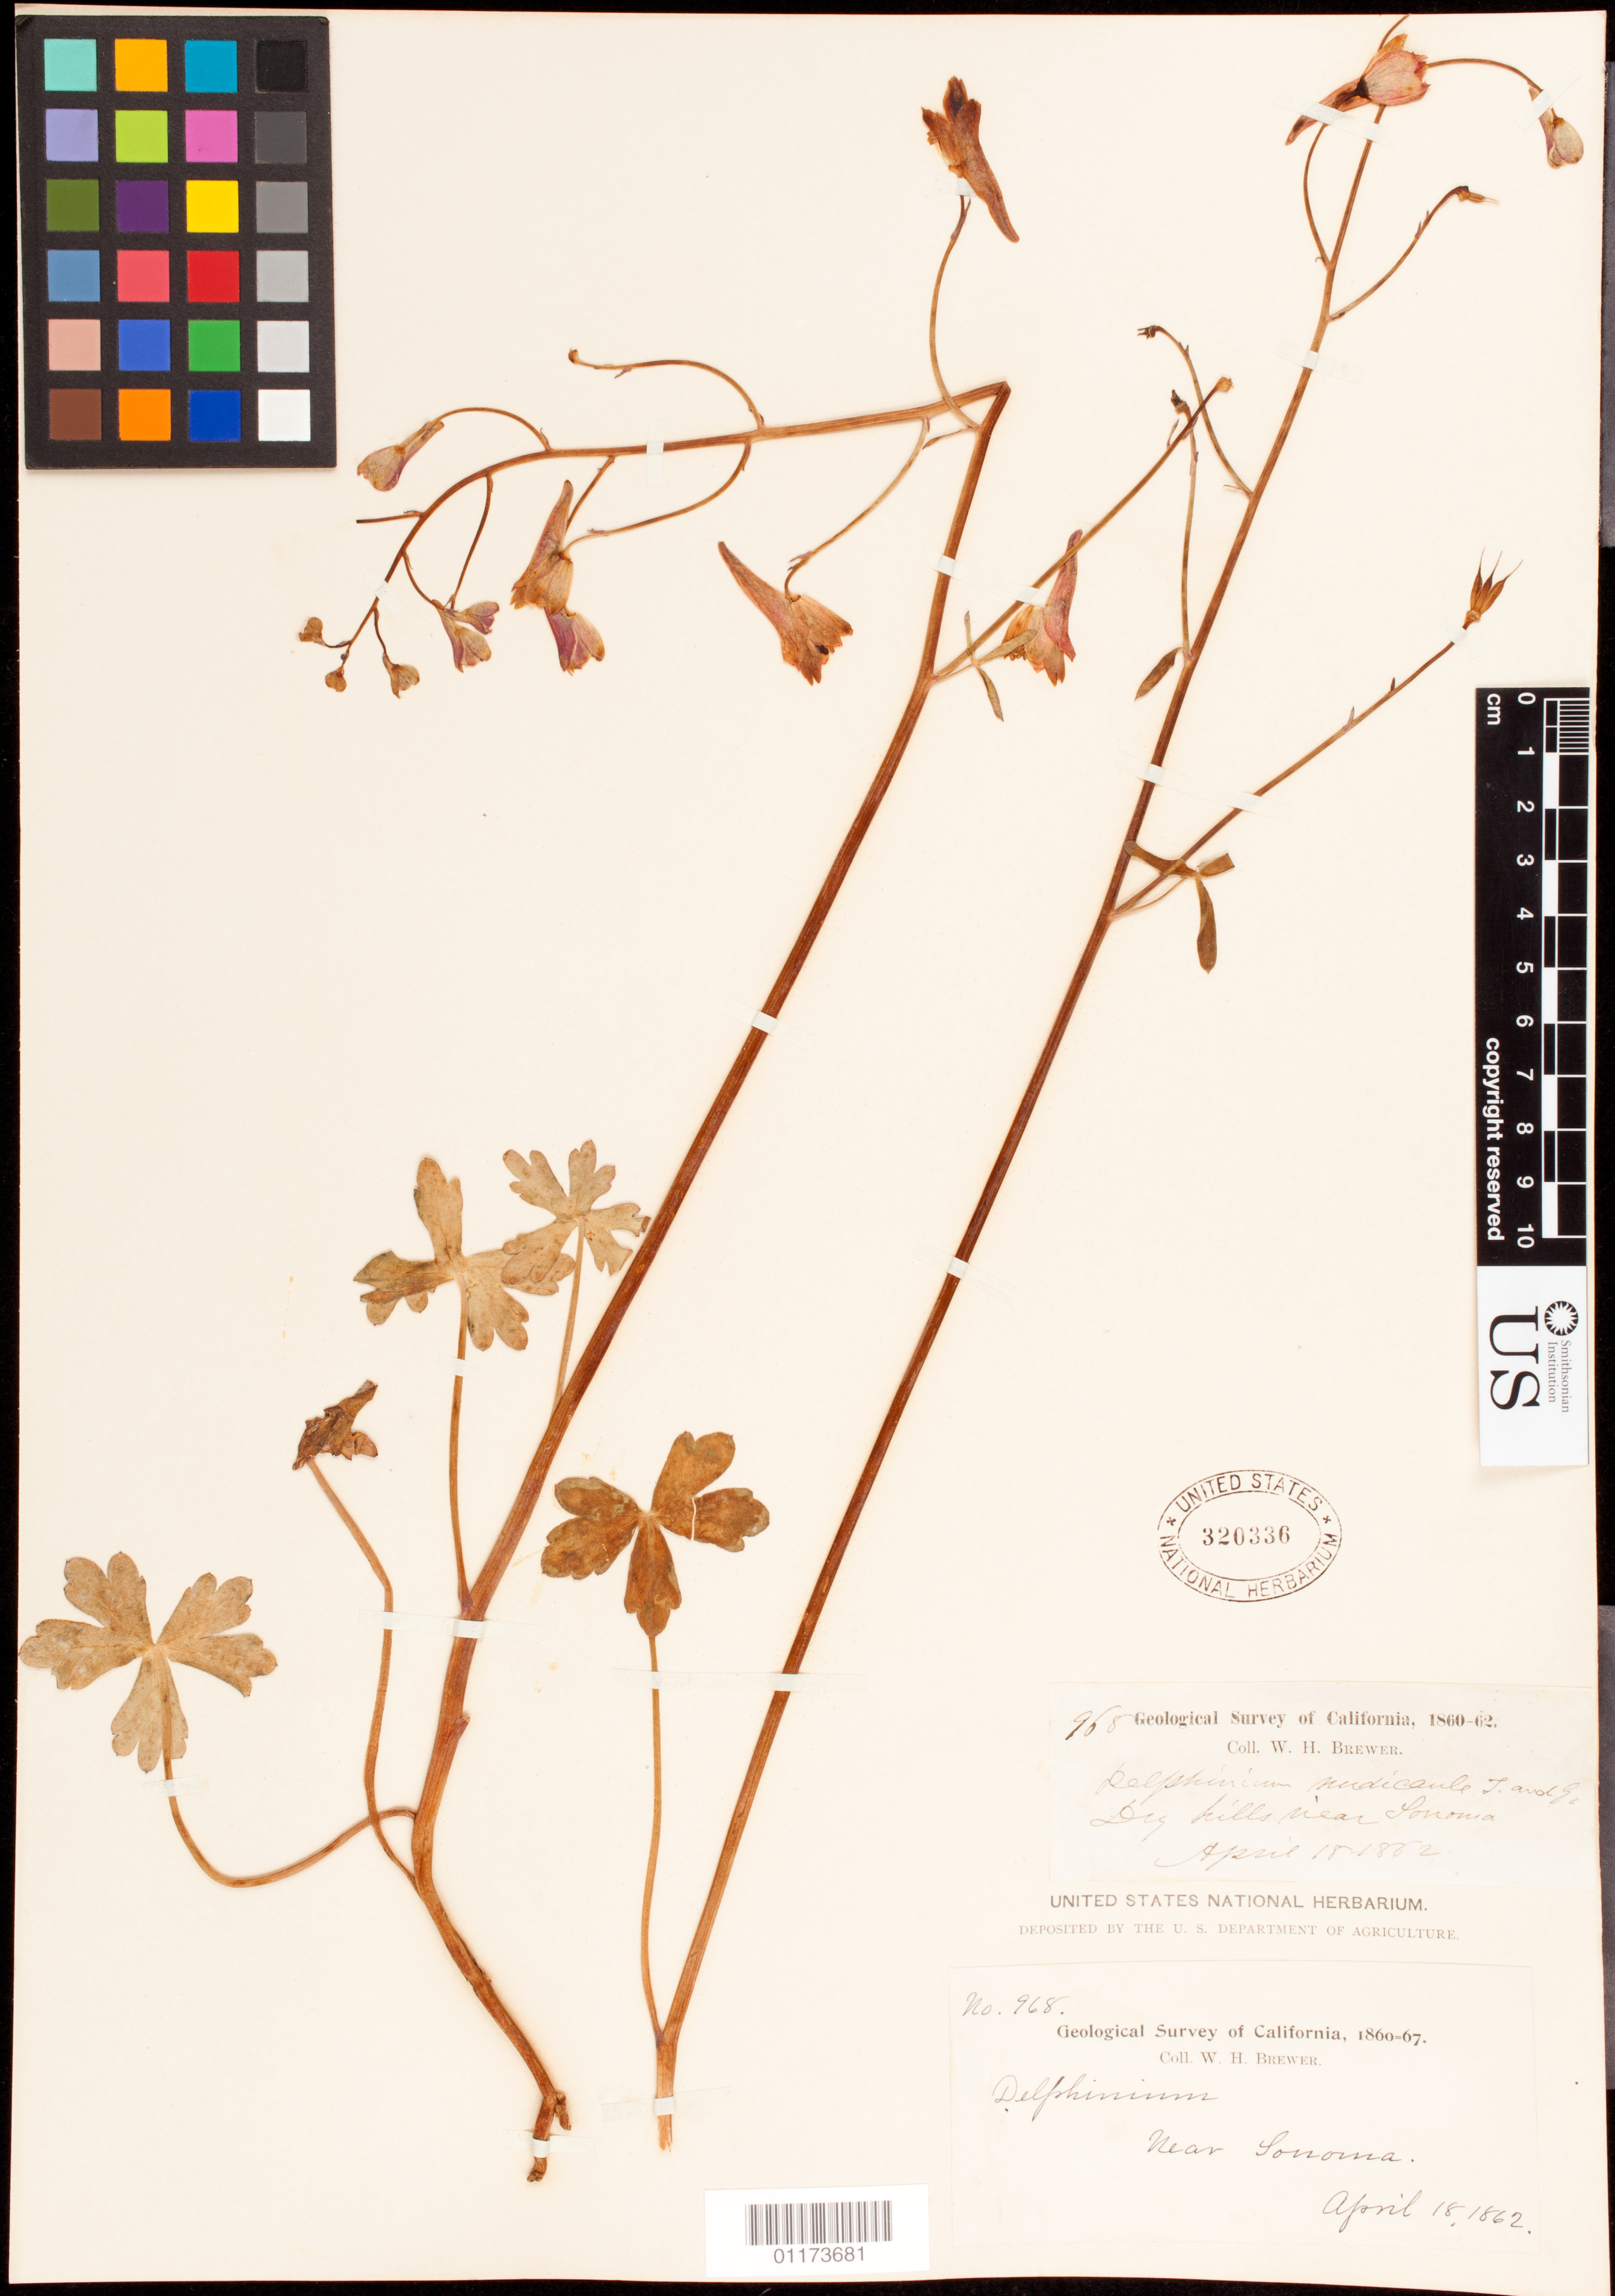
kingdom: Plantae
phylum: Tracheophyta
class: Magnoliopsida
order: Ranunculales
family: Ranunculaceae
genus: Delphinium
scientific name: Delphinium nudicaule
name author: Torr. & A. Gray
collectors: W. H. Brewer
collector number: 1053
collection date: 1862-05-07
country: United States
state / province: California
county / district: Contra Costa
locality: North slope of Monte Diablo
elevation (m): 305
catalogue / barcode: US 320338